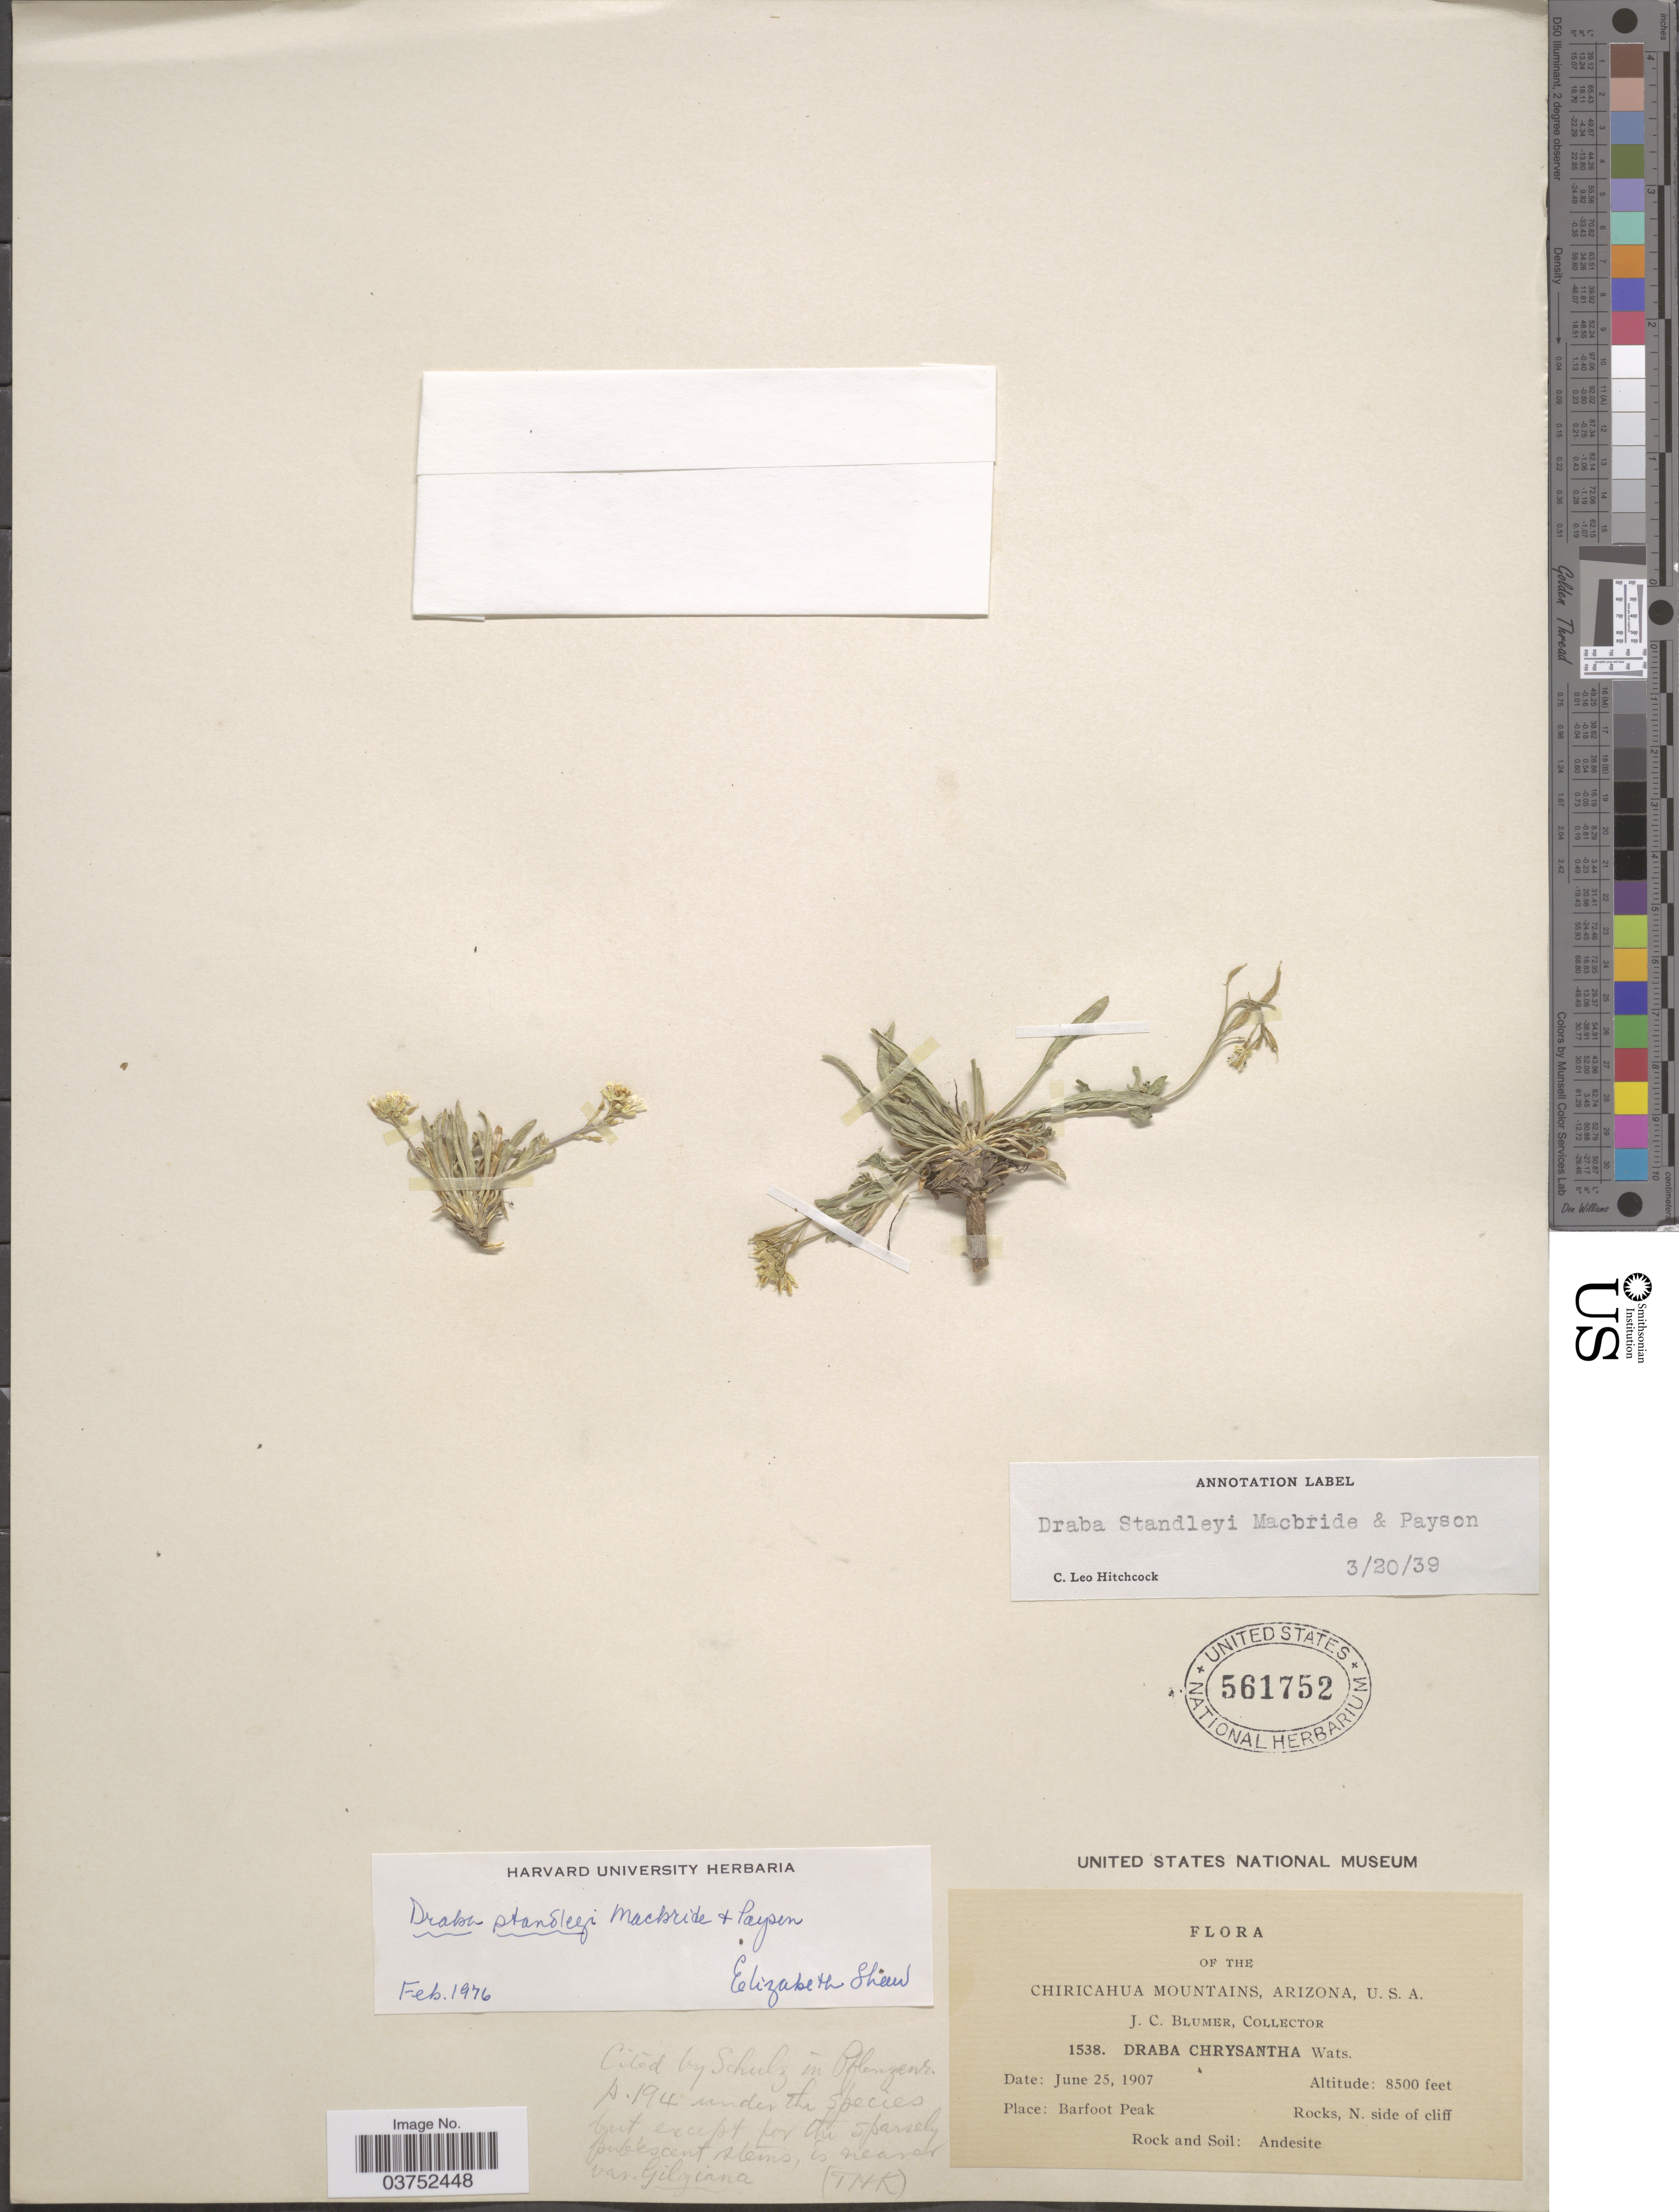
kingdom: Plantae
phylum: Tracheophyta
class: Magnoliopsida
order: Brassicales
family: Brassicaceae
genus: Draba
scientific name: Draba standleyi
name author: J.F. Macbr. & Payson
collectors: J. C. Blumer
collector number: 1538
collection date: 1907-06-25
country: United States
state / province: Arizona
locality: Chiricahua Mountains. Barfoot Peak.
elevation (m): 2591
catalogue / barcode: US 561752